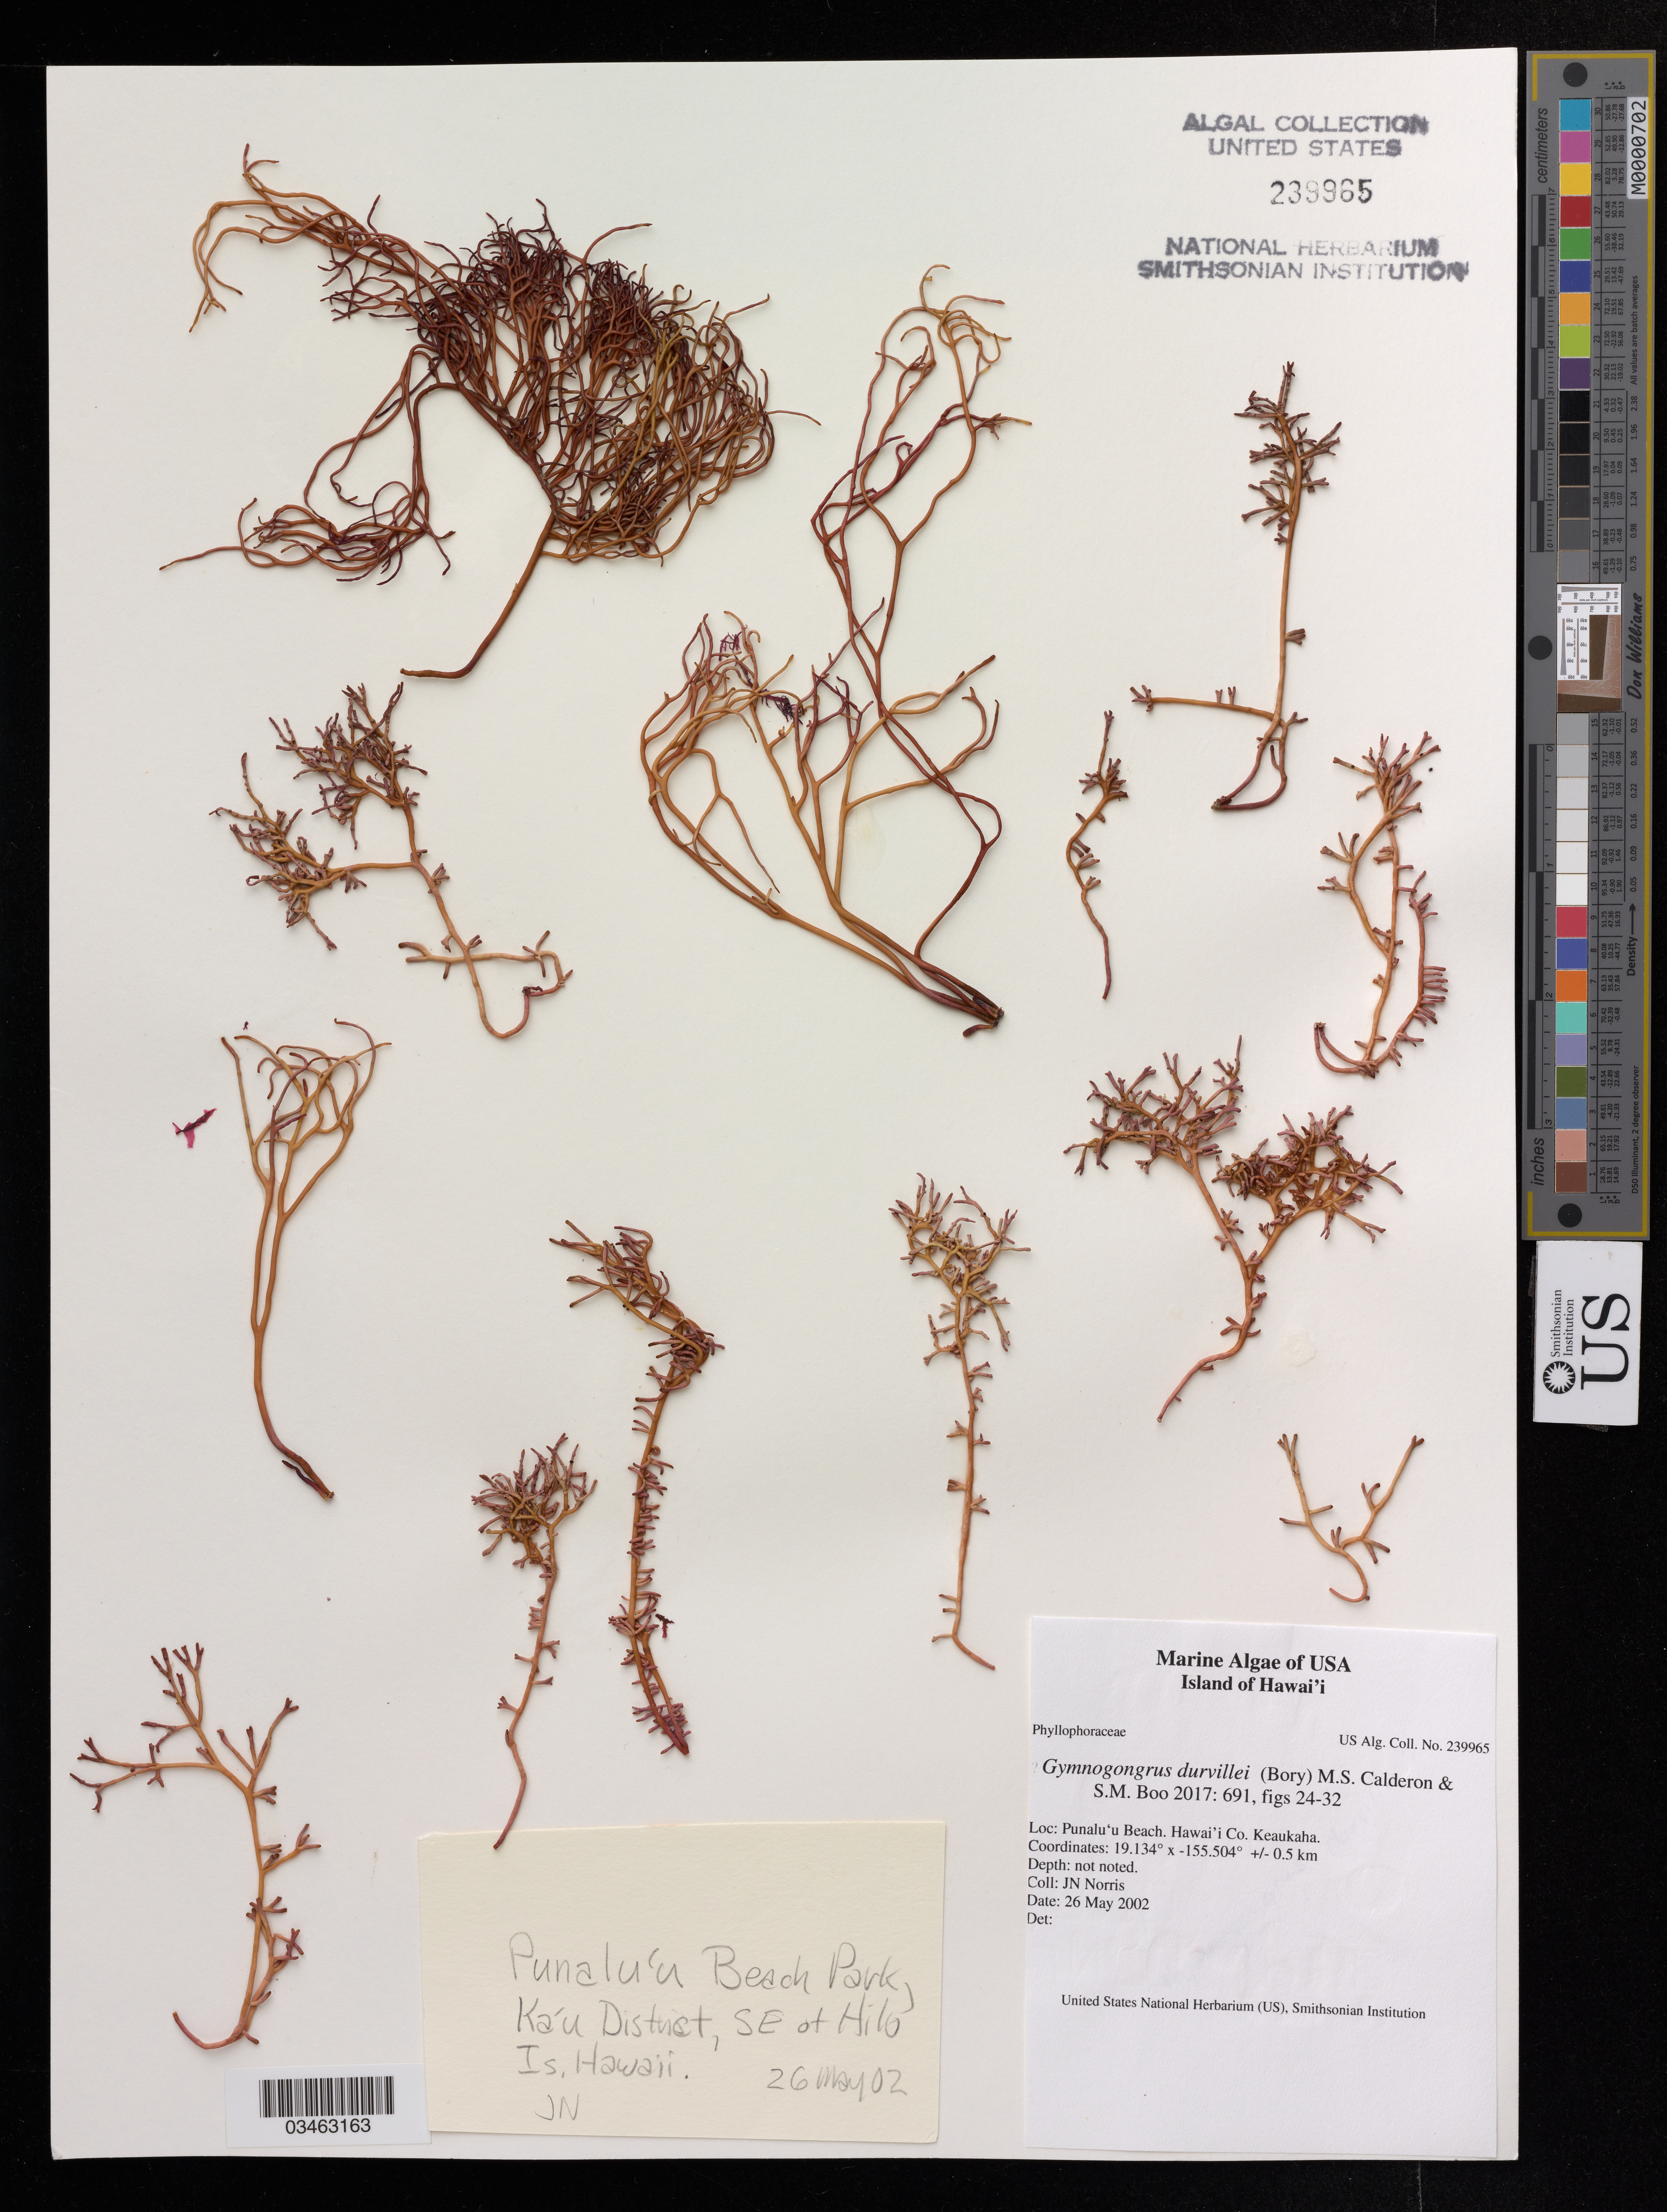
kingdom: Plantae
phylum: Rhodophyta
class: Florideophyceae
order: Gigartinales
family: Phyllophoraceae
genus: Gymnogongrus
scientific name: Gymnogongrus durvillei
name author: (Bory) M.S.Calderon & S.M. Boo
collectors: J. N. Norris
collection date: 2002-05-26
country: United States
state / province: Hawaii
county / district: Hawaii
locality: Punalu' u Beach. Keaukaha.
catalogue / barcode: US 239965